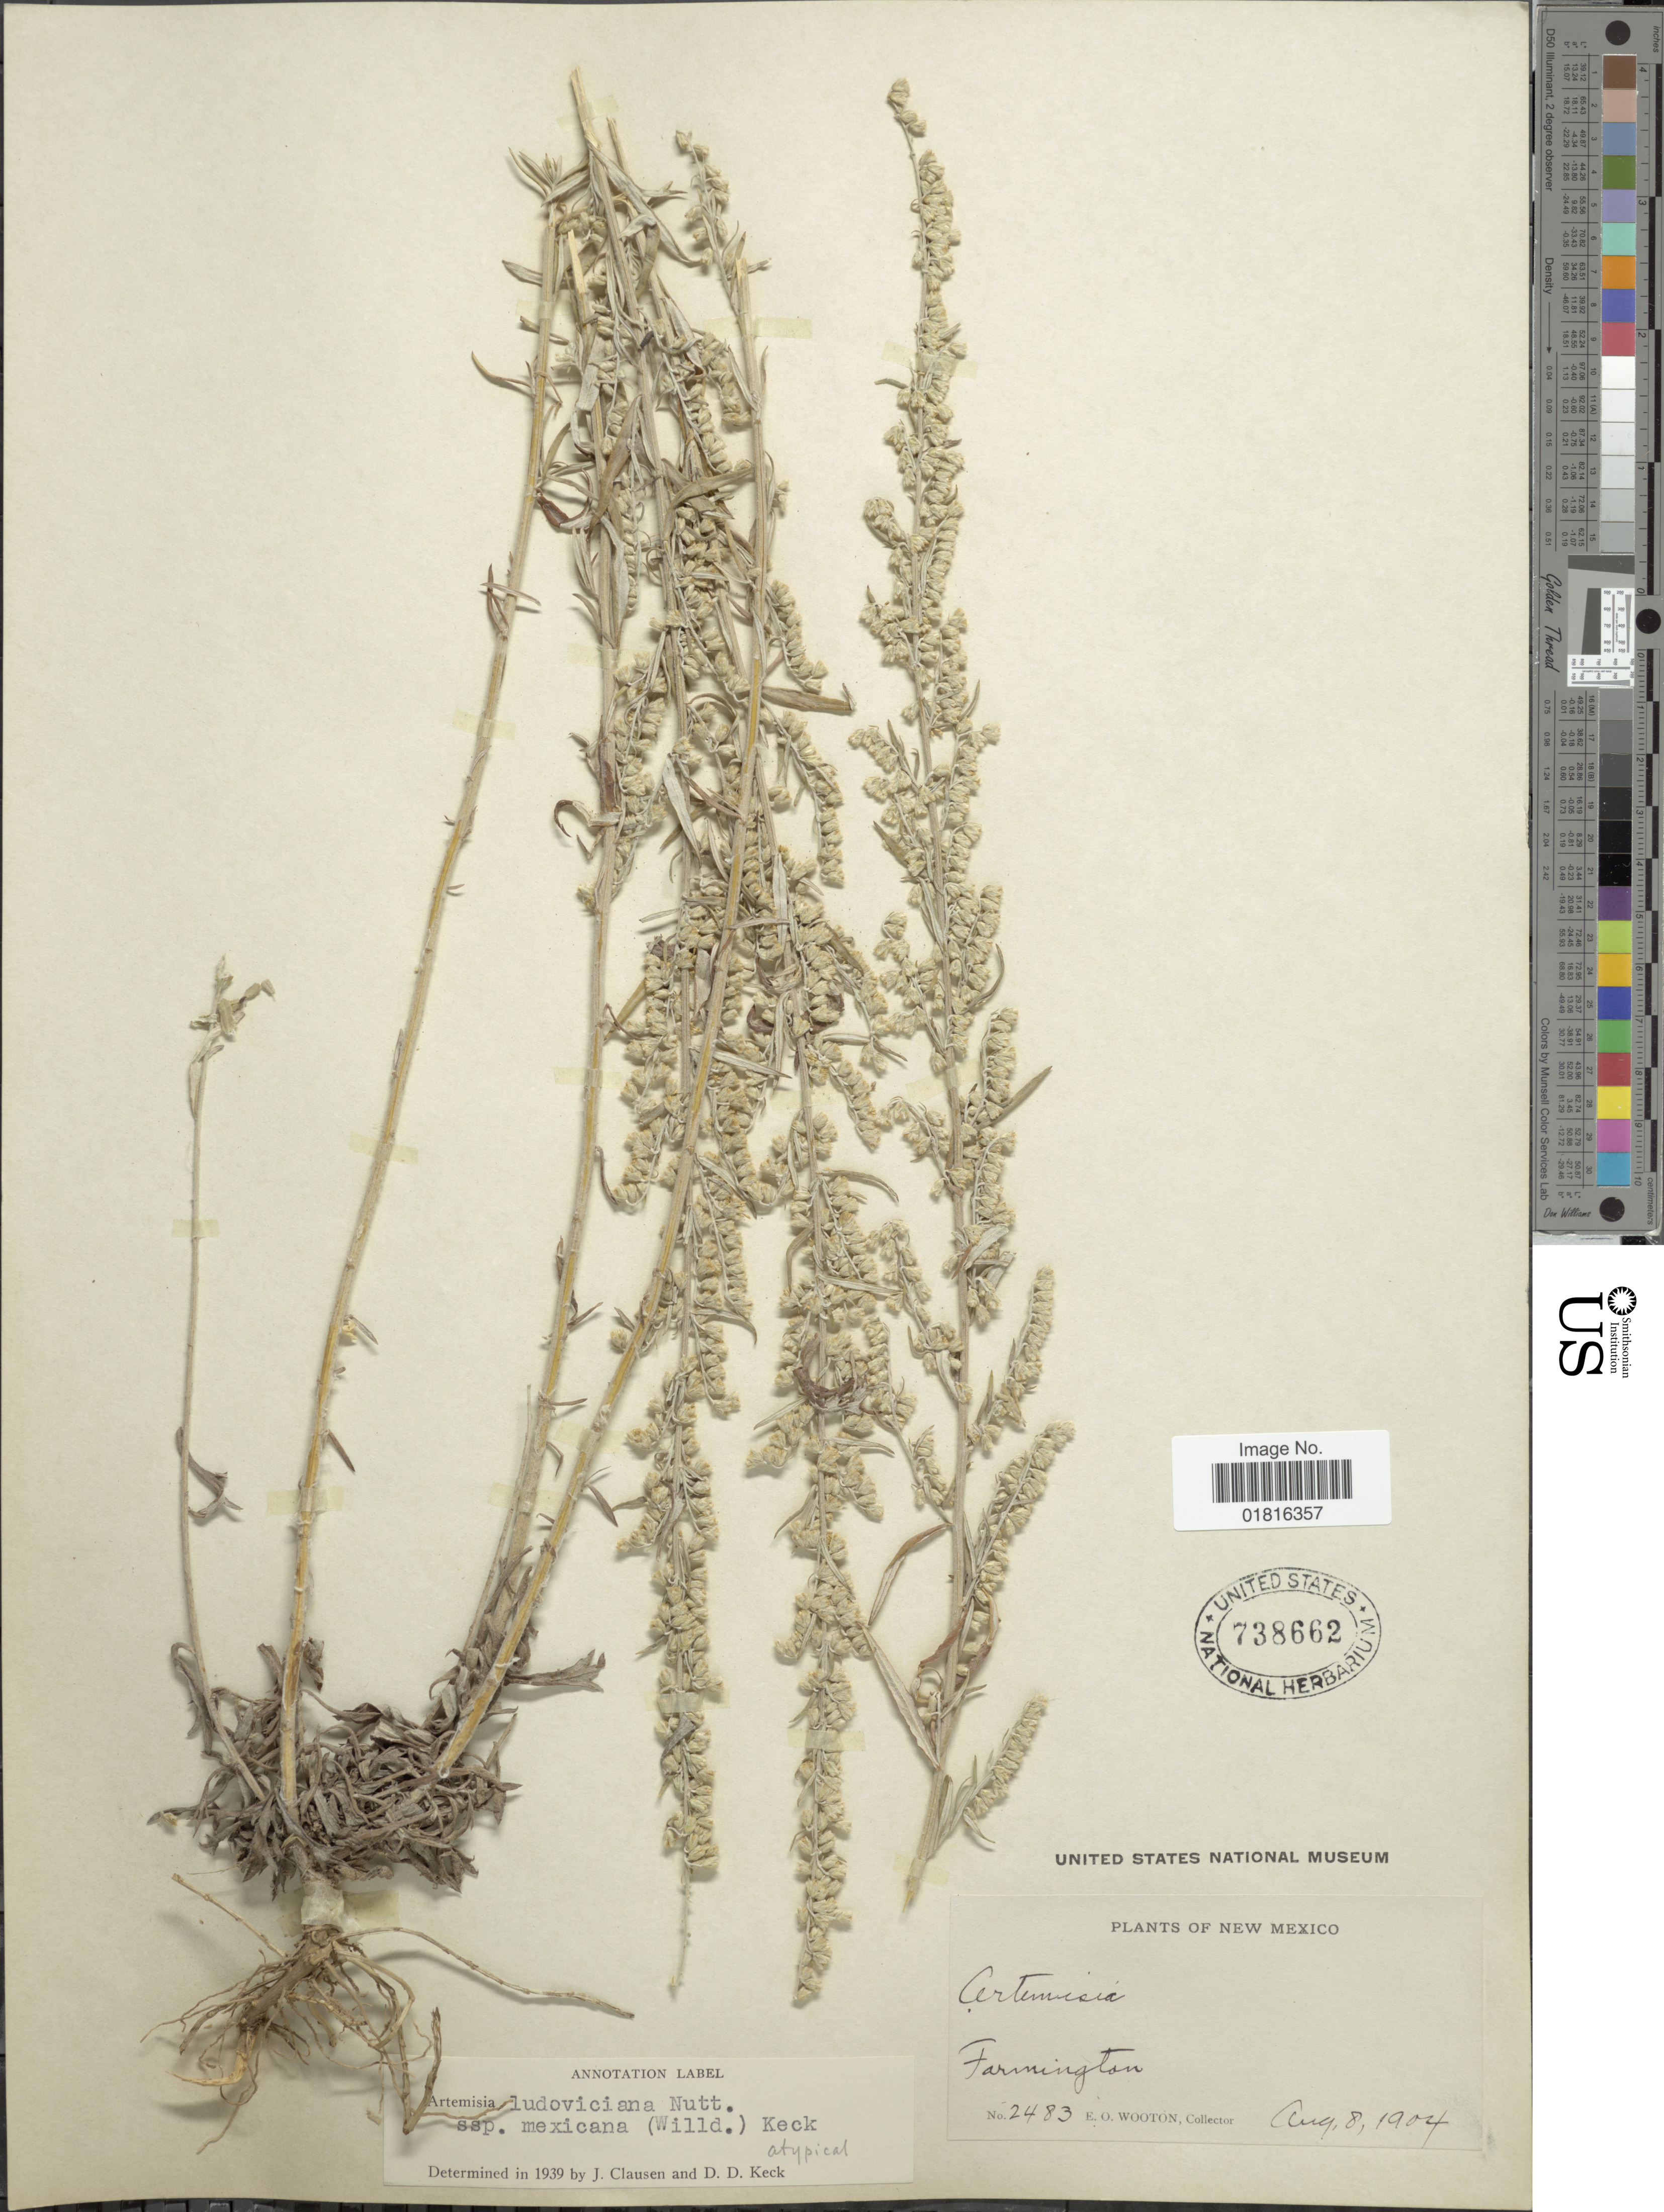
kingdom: Plantae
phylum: Tracheophyta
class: Magnoliopsida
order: Asterales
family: Asteraceae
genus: Artemisia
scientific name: Artemisia ludoviciana subsp. mexicana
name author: (Willd. ex Spreng.) D.D. Keck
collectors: E. O. Wooton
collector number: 2483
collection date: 1904-08-08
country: United States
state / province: New Mexico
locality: Farmington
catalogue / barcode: US 738662